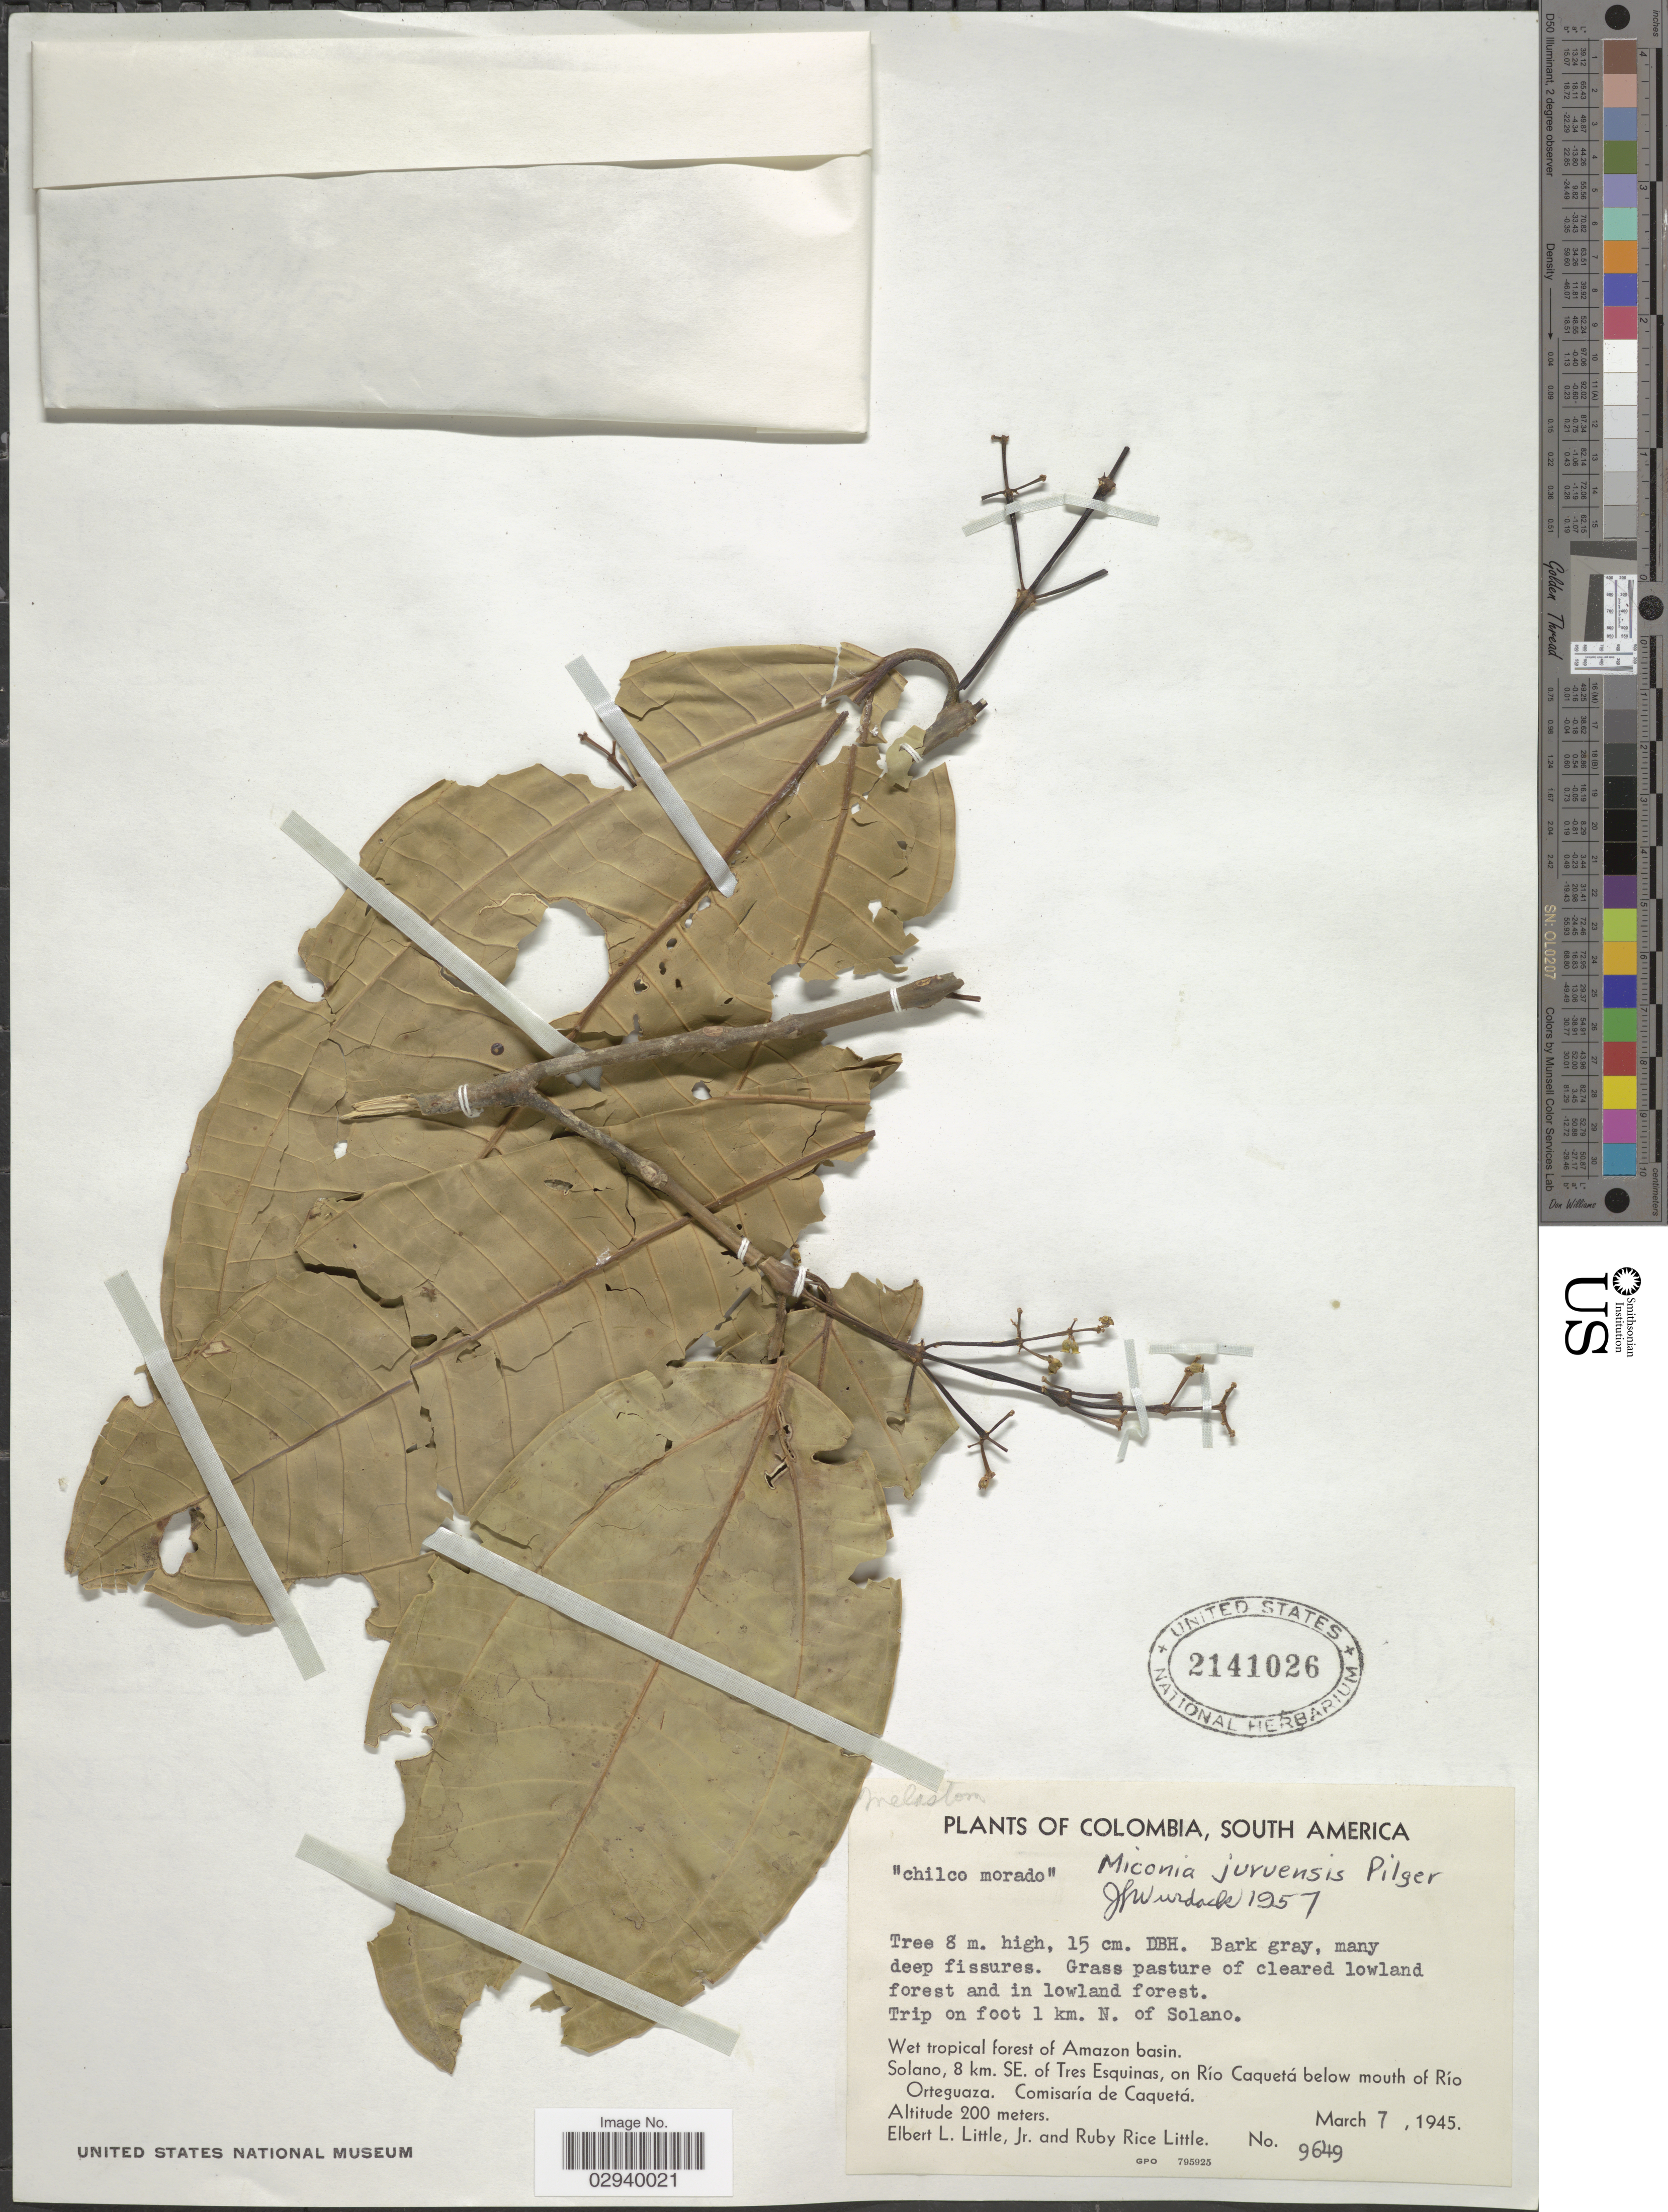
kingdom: Plantae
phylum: Tracheophyta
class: Magnoliopsida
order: Myrtales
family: Melastomataceae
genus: Miconia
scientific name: Miconia juruensis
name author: Pilg.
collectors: E. L. Little & R. R. Little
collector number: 9649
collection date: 1945-03-07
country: Colombia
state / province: Caquetá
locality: Trip on foot 1 km. N. of Solano. Wet tropical forest of Amazon basin. Solano, 8 km. SE. of Tres Esquinas, on Río Caquetá below mouth of Río Orteguaza. Comisaría de Caquetá.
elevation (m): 200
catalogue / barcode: US 2141026